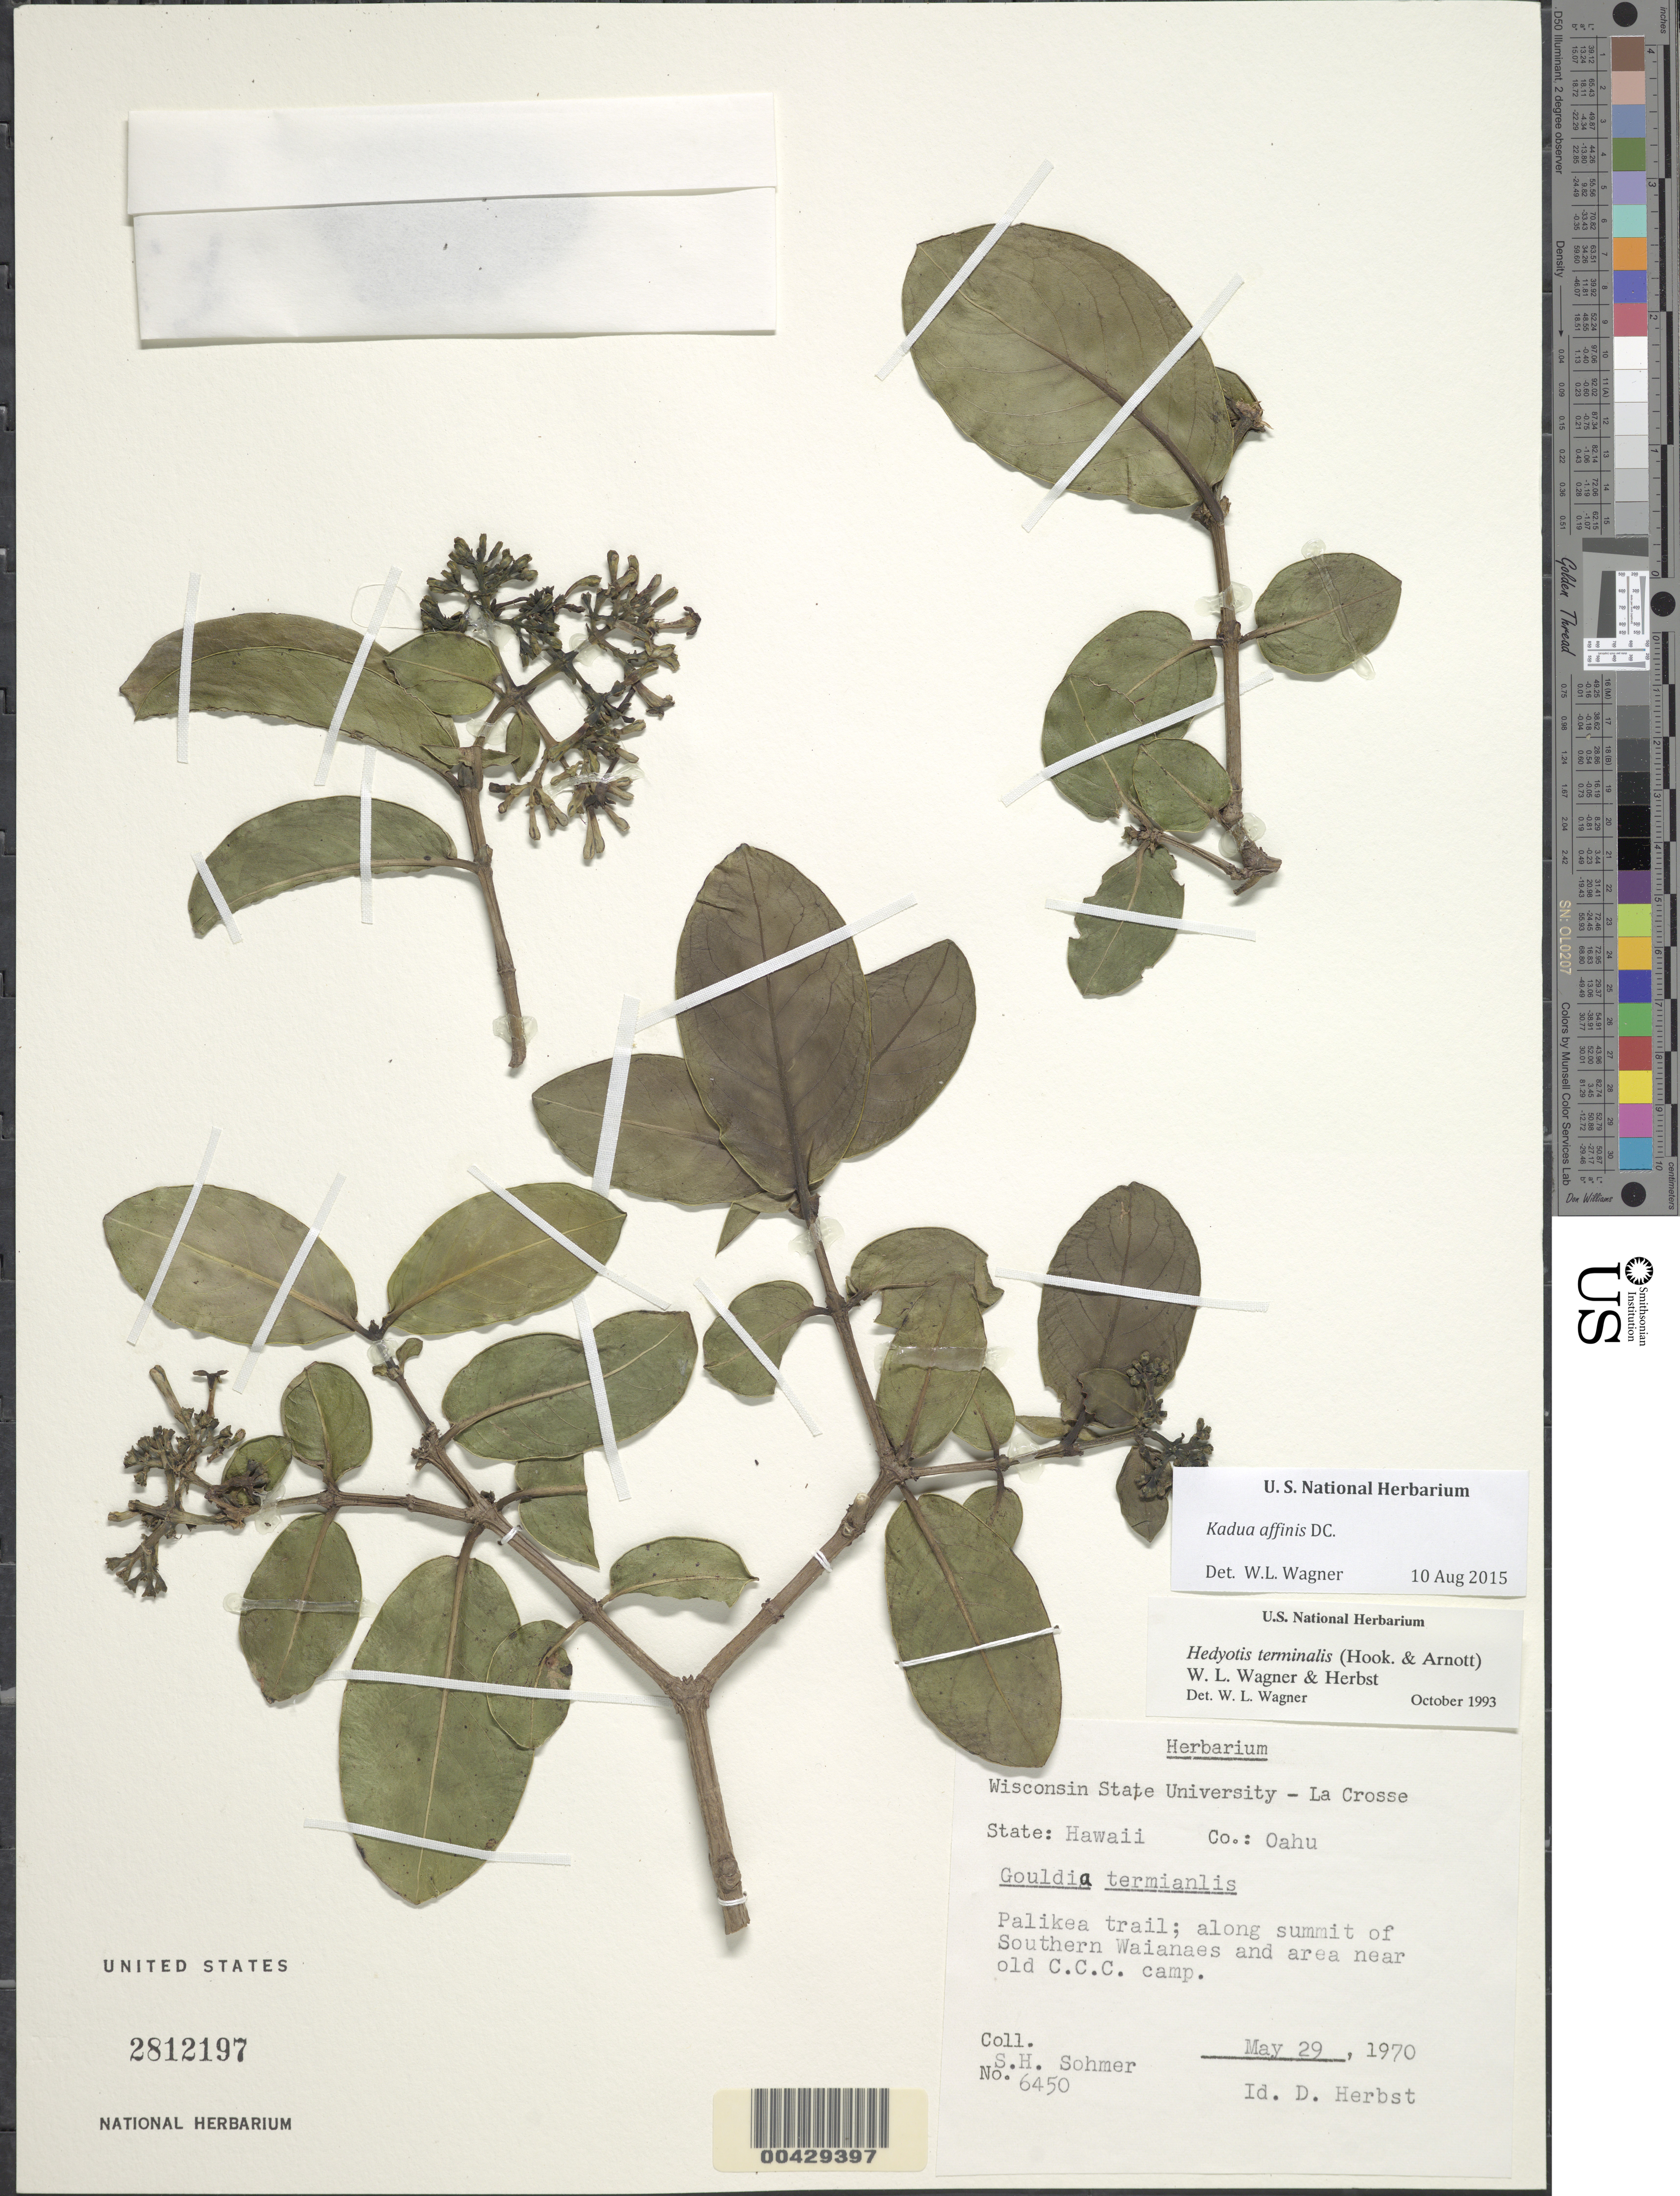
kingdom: Plantae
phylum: Tracheophyta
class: Magnoliopsida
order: Gentianales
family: Rubiaceae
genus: Kadua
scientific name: Kadua affinis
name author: DC.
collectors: S. H. Sohmer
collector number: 6450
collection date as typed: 29 May 1970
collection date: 1970-05-29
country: United States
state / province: Hawaii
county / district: Honolulu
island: Oahu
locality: Palikea Trail; along summit of Southern Waianaes and area near old C.C.C. camp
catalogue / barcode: US 2812197